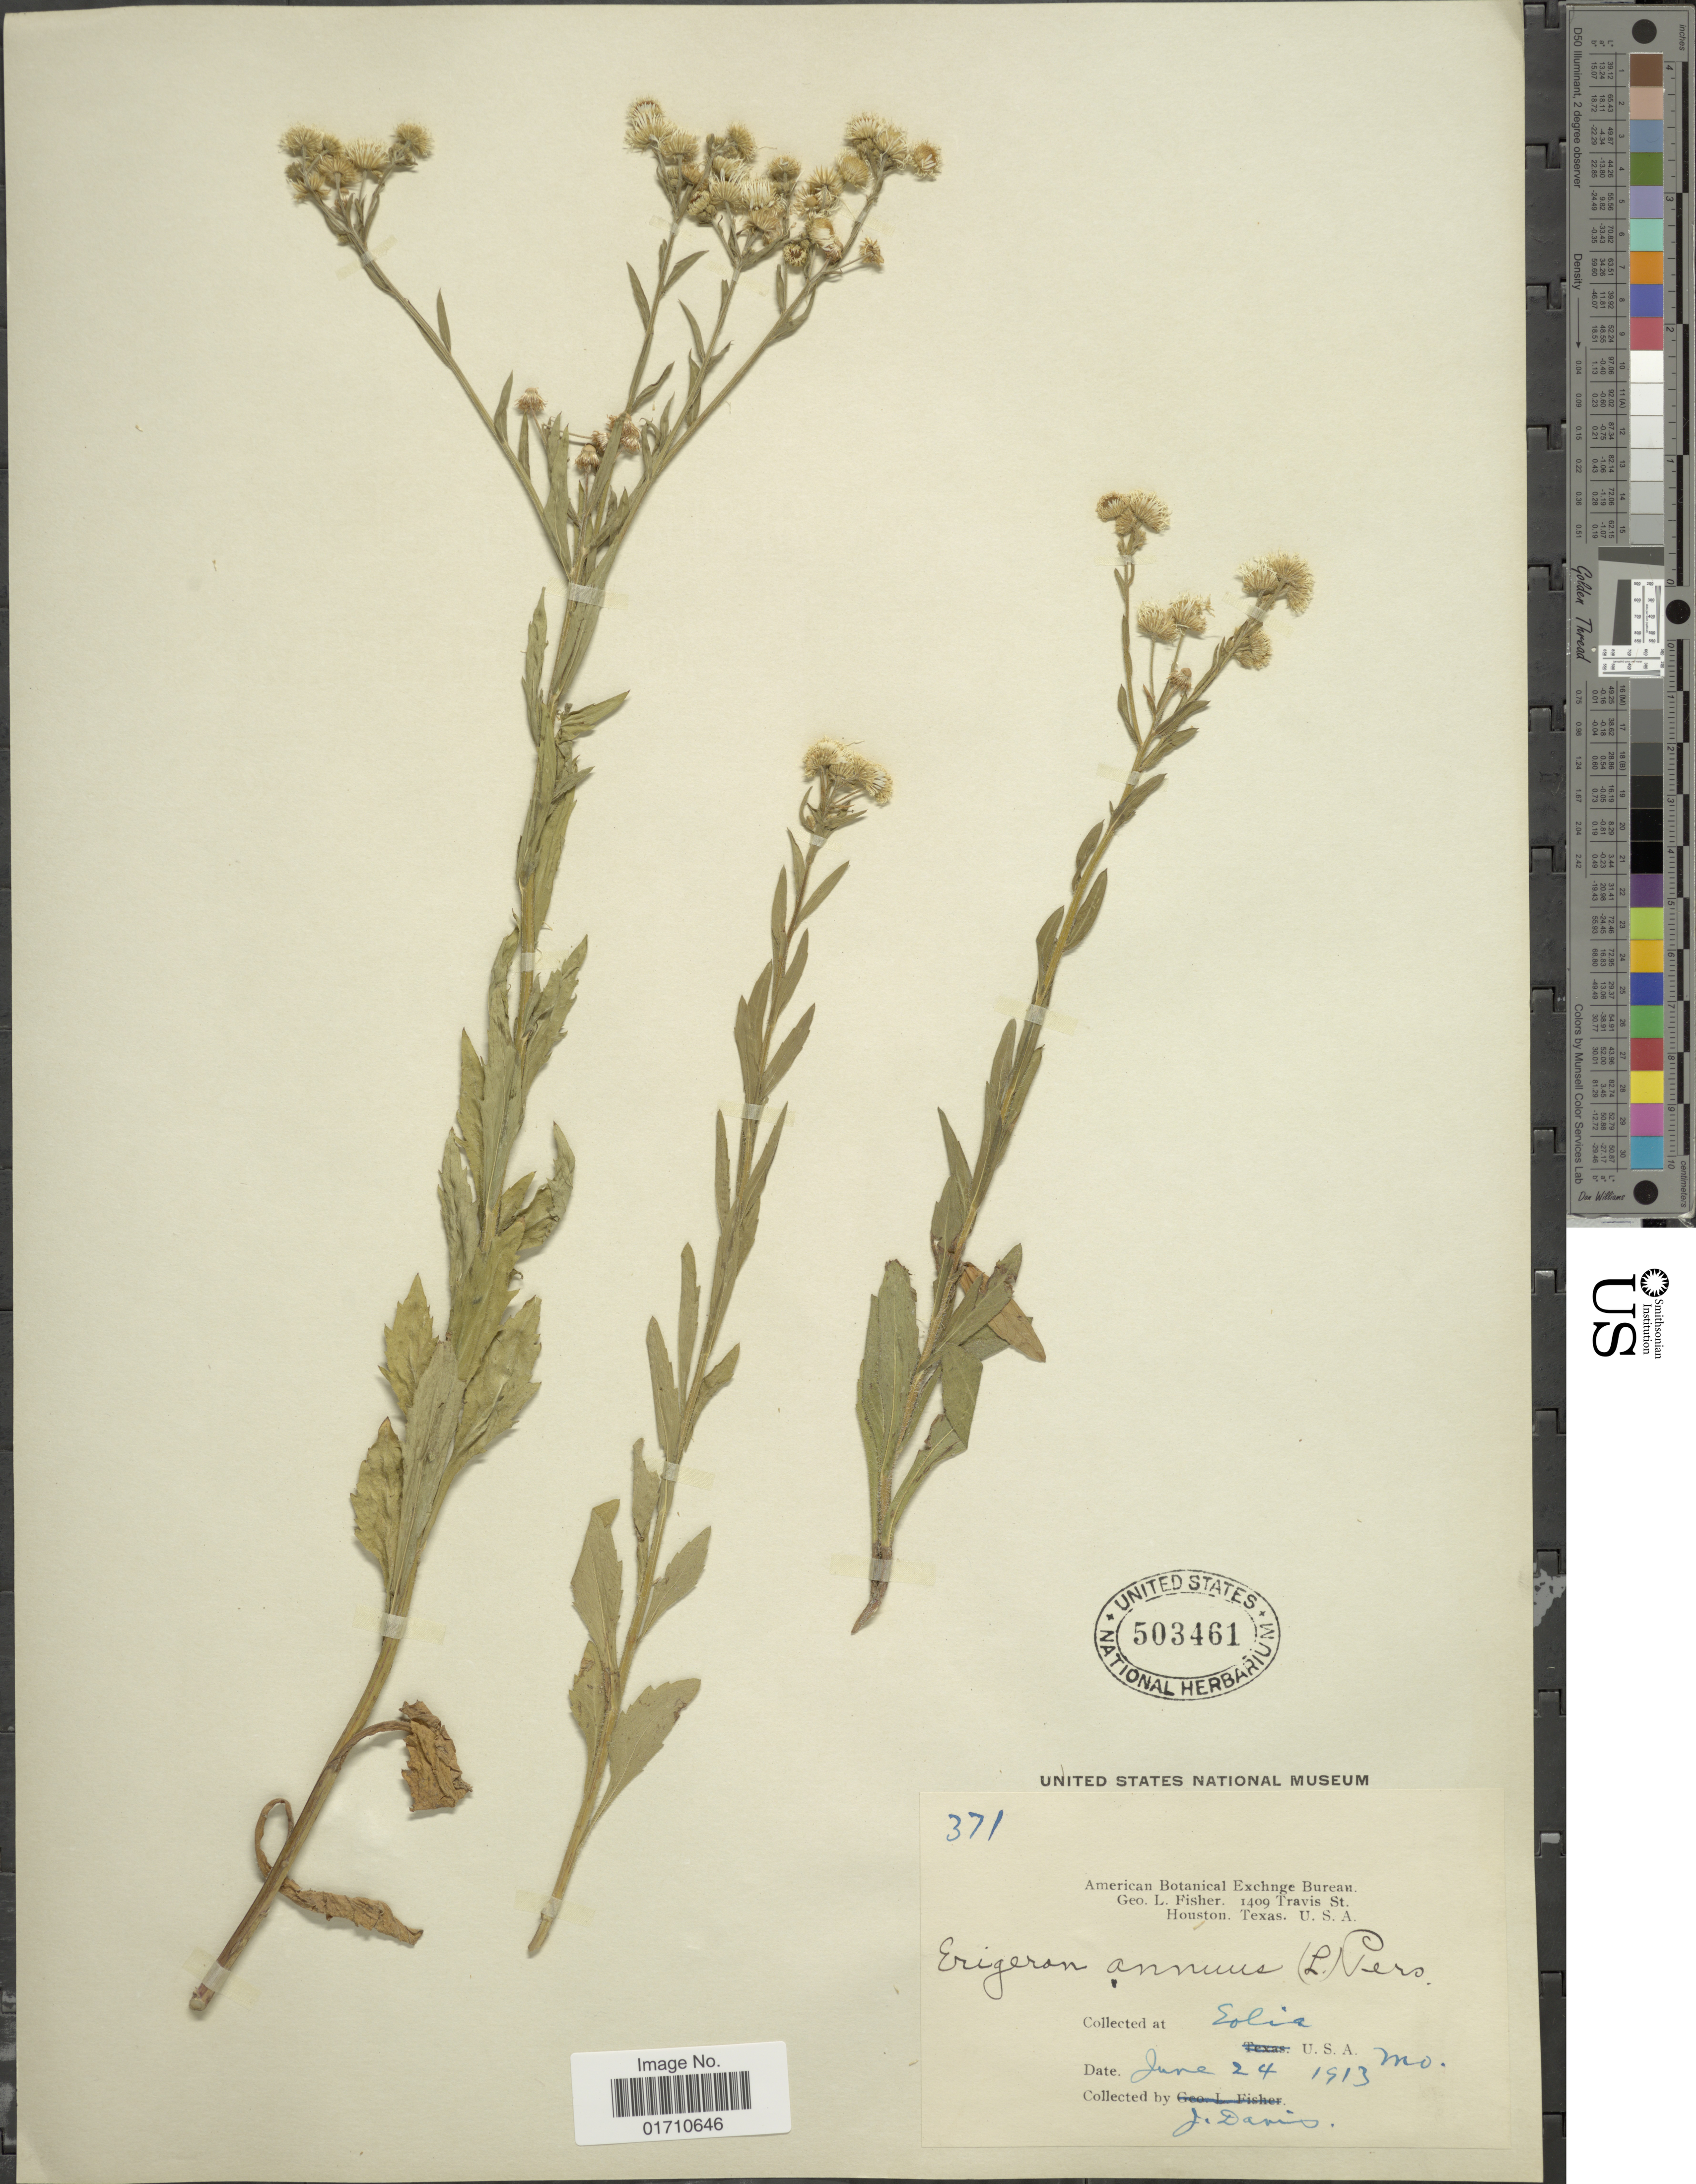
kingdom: Plantae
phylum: Tracheophyta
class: Magnoliopsida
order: Asterales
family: Asteraceae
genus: Erigeron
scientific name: Erigeron annuus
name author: (L.) Pers.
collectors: J. Davis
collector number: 371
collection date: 1913-06-24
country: United States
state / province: Missouri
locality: Eolia, Mo, U.S.A.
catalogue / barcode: US 503461